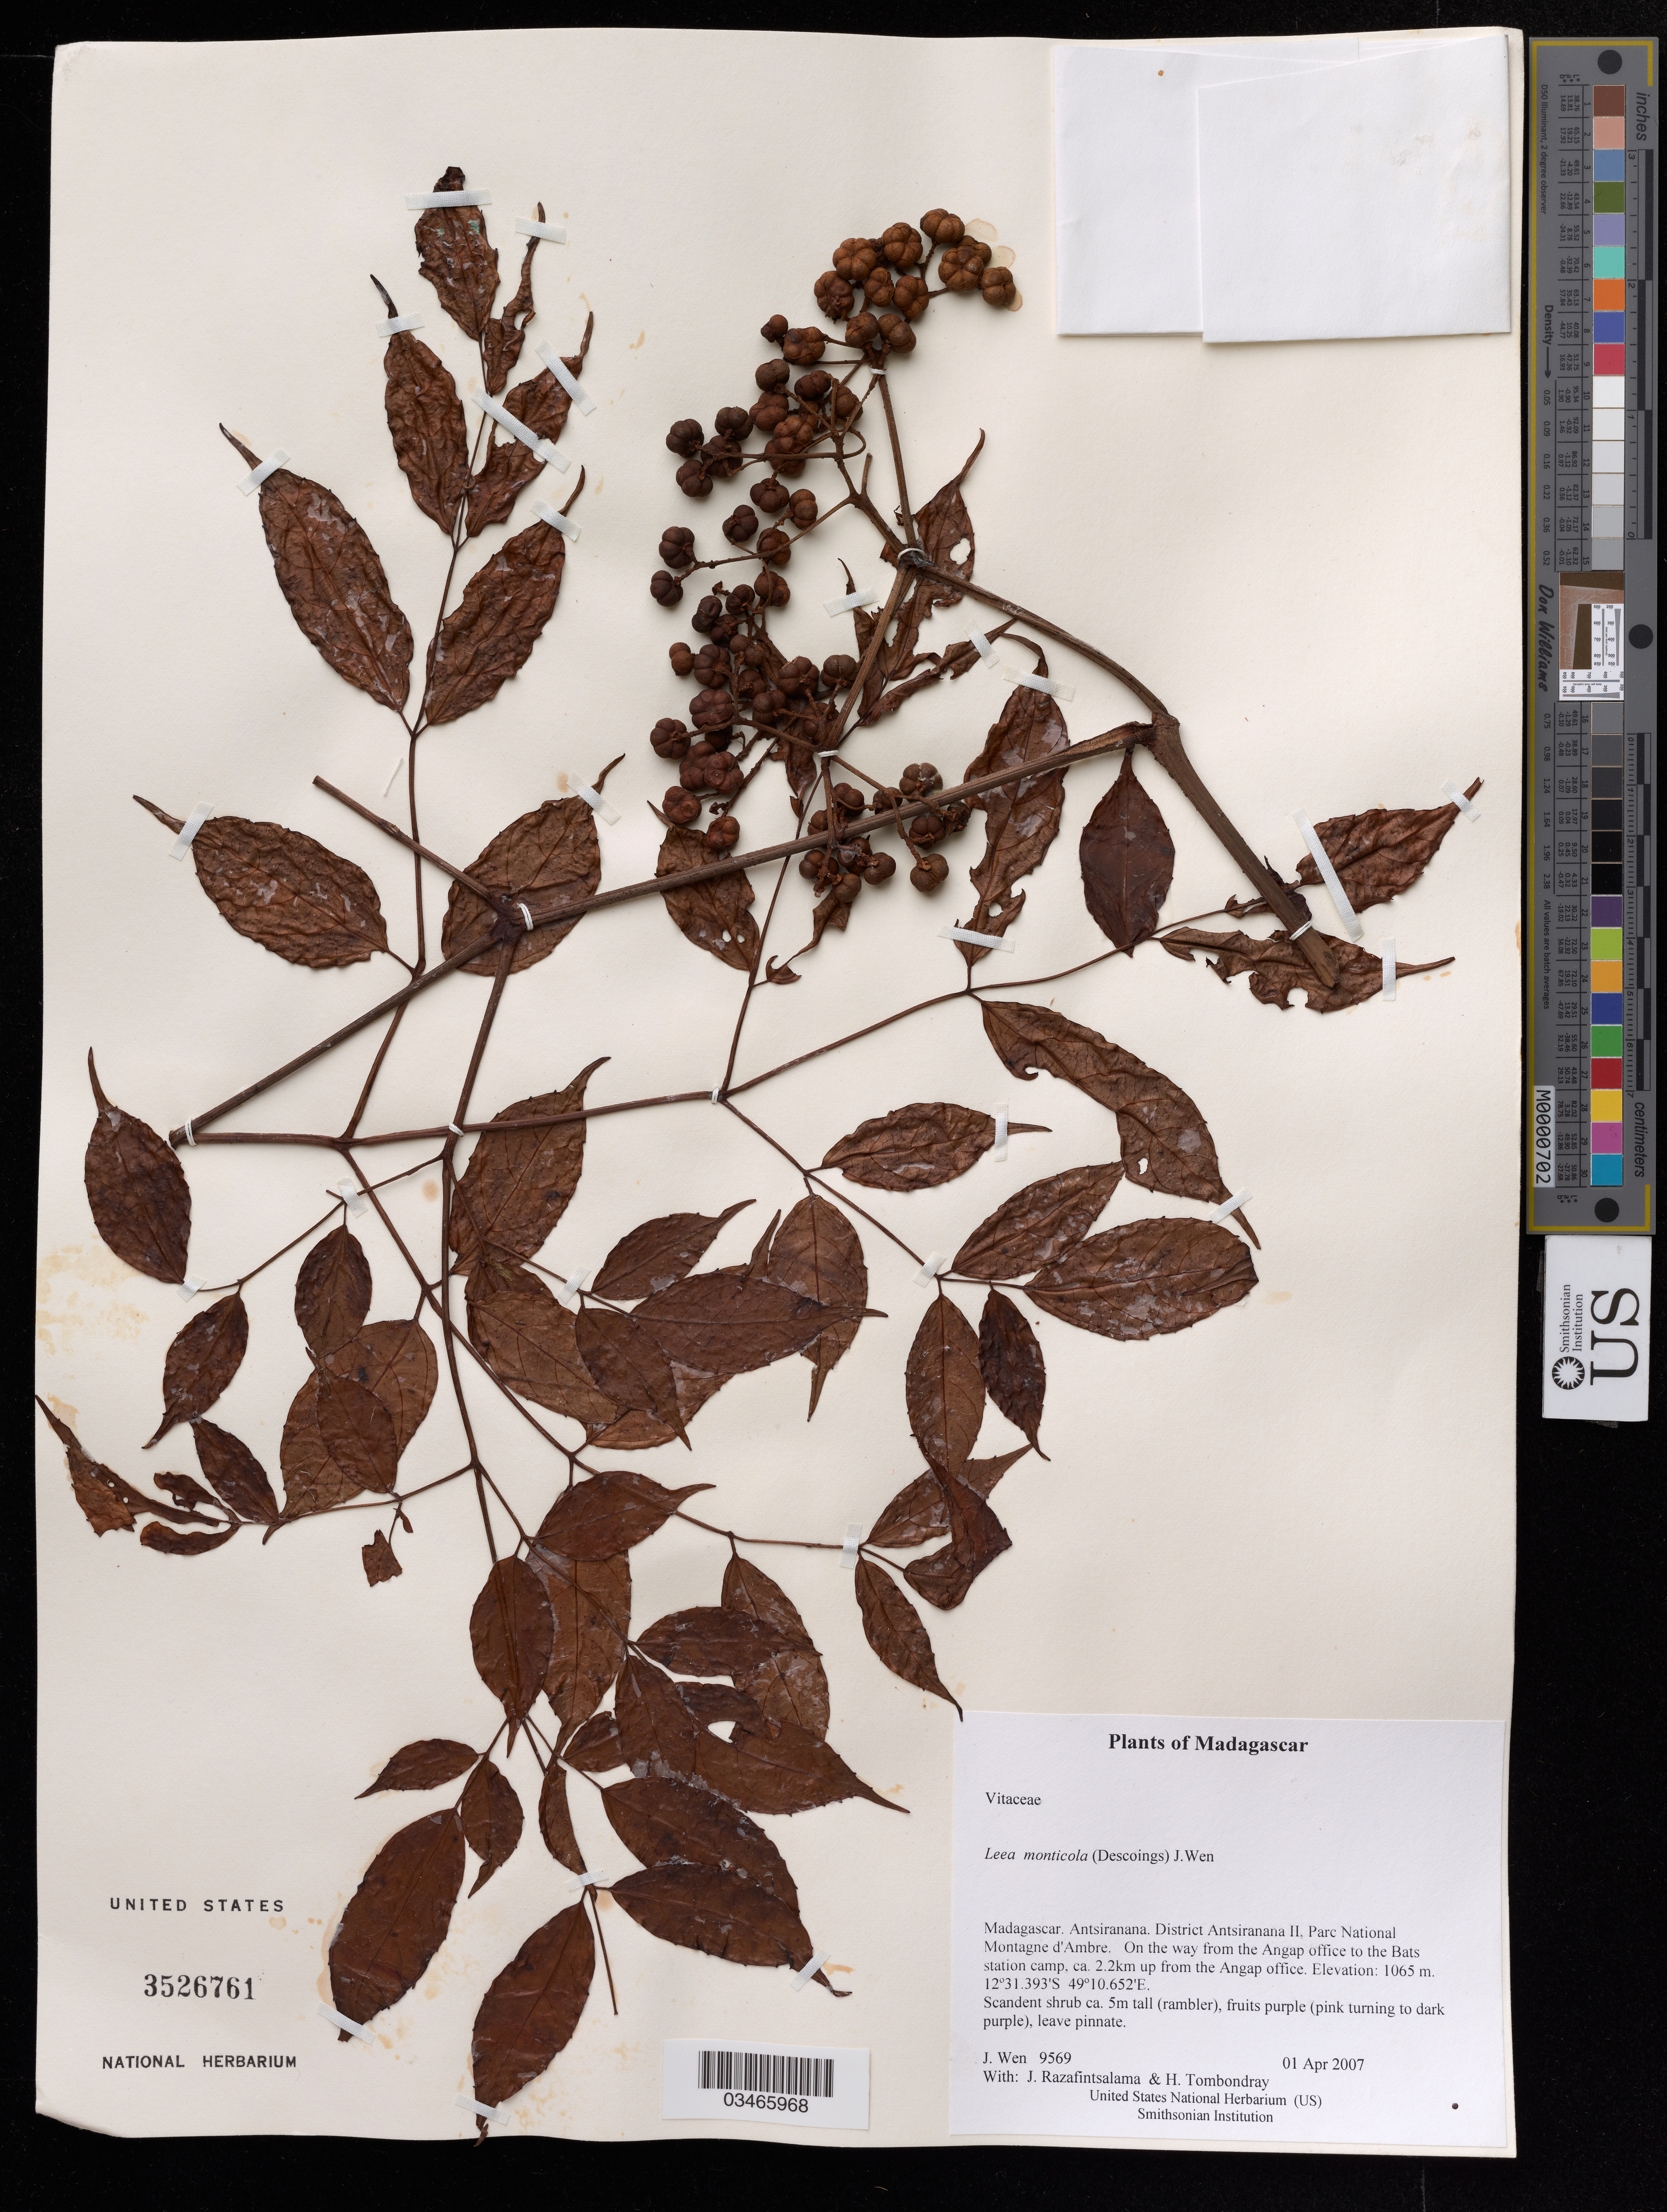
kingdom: Plantae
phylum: Tracheophyta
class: Magnoliopsida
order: Vitales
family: Vitaceae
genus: Leea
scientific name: Leea monticola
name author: (Desc.) J. Wen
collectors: J. Wen, J. Razafintsalama & H. Tombondray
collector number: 9569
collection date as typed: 01 Apr 2007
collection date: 2007-04-01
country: Madagascar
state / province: Diana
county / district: Antsiranana II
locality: District Antsiranana II, Parc National Montagne d'Ambre. On the way from the Angap office to the Bats station camp, ca. 2.2km up from the Angap office.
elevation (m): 1065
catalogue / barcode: US 3526761